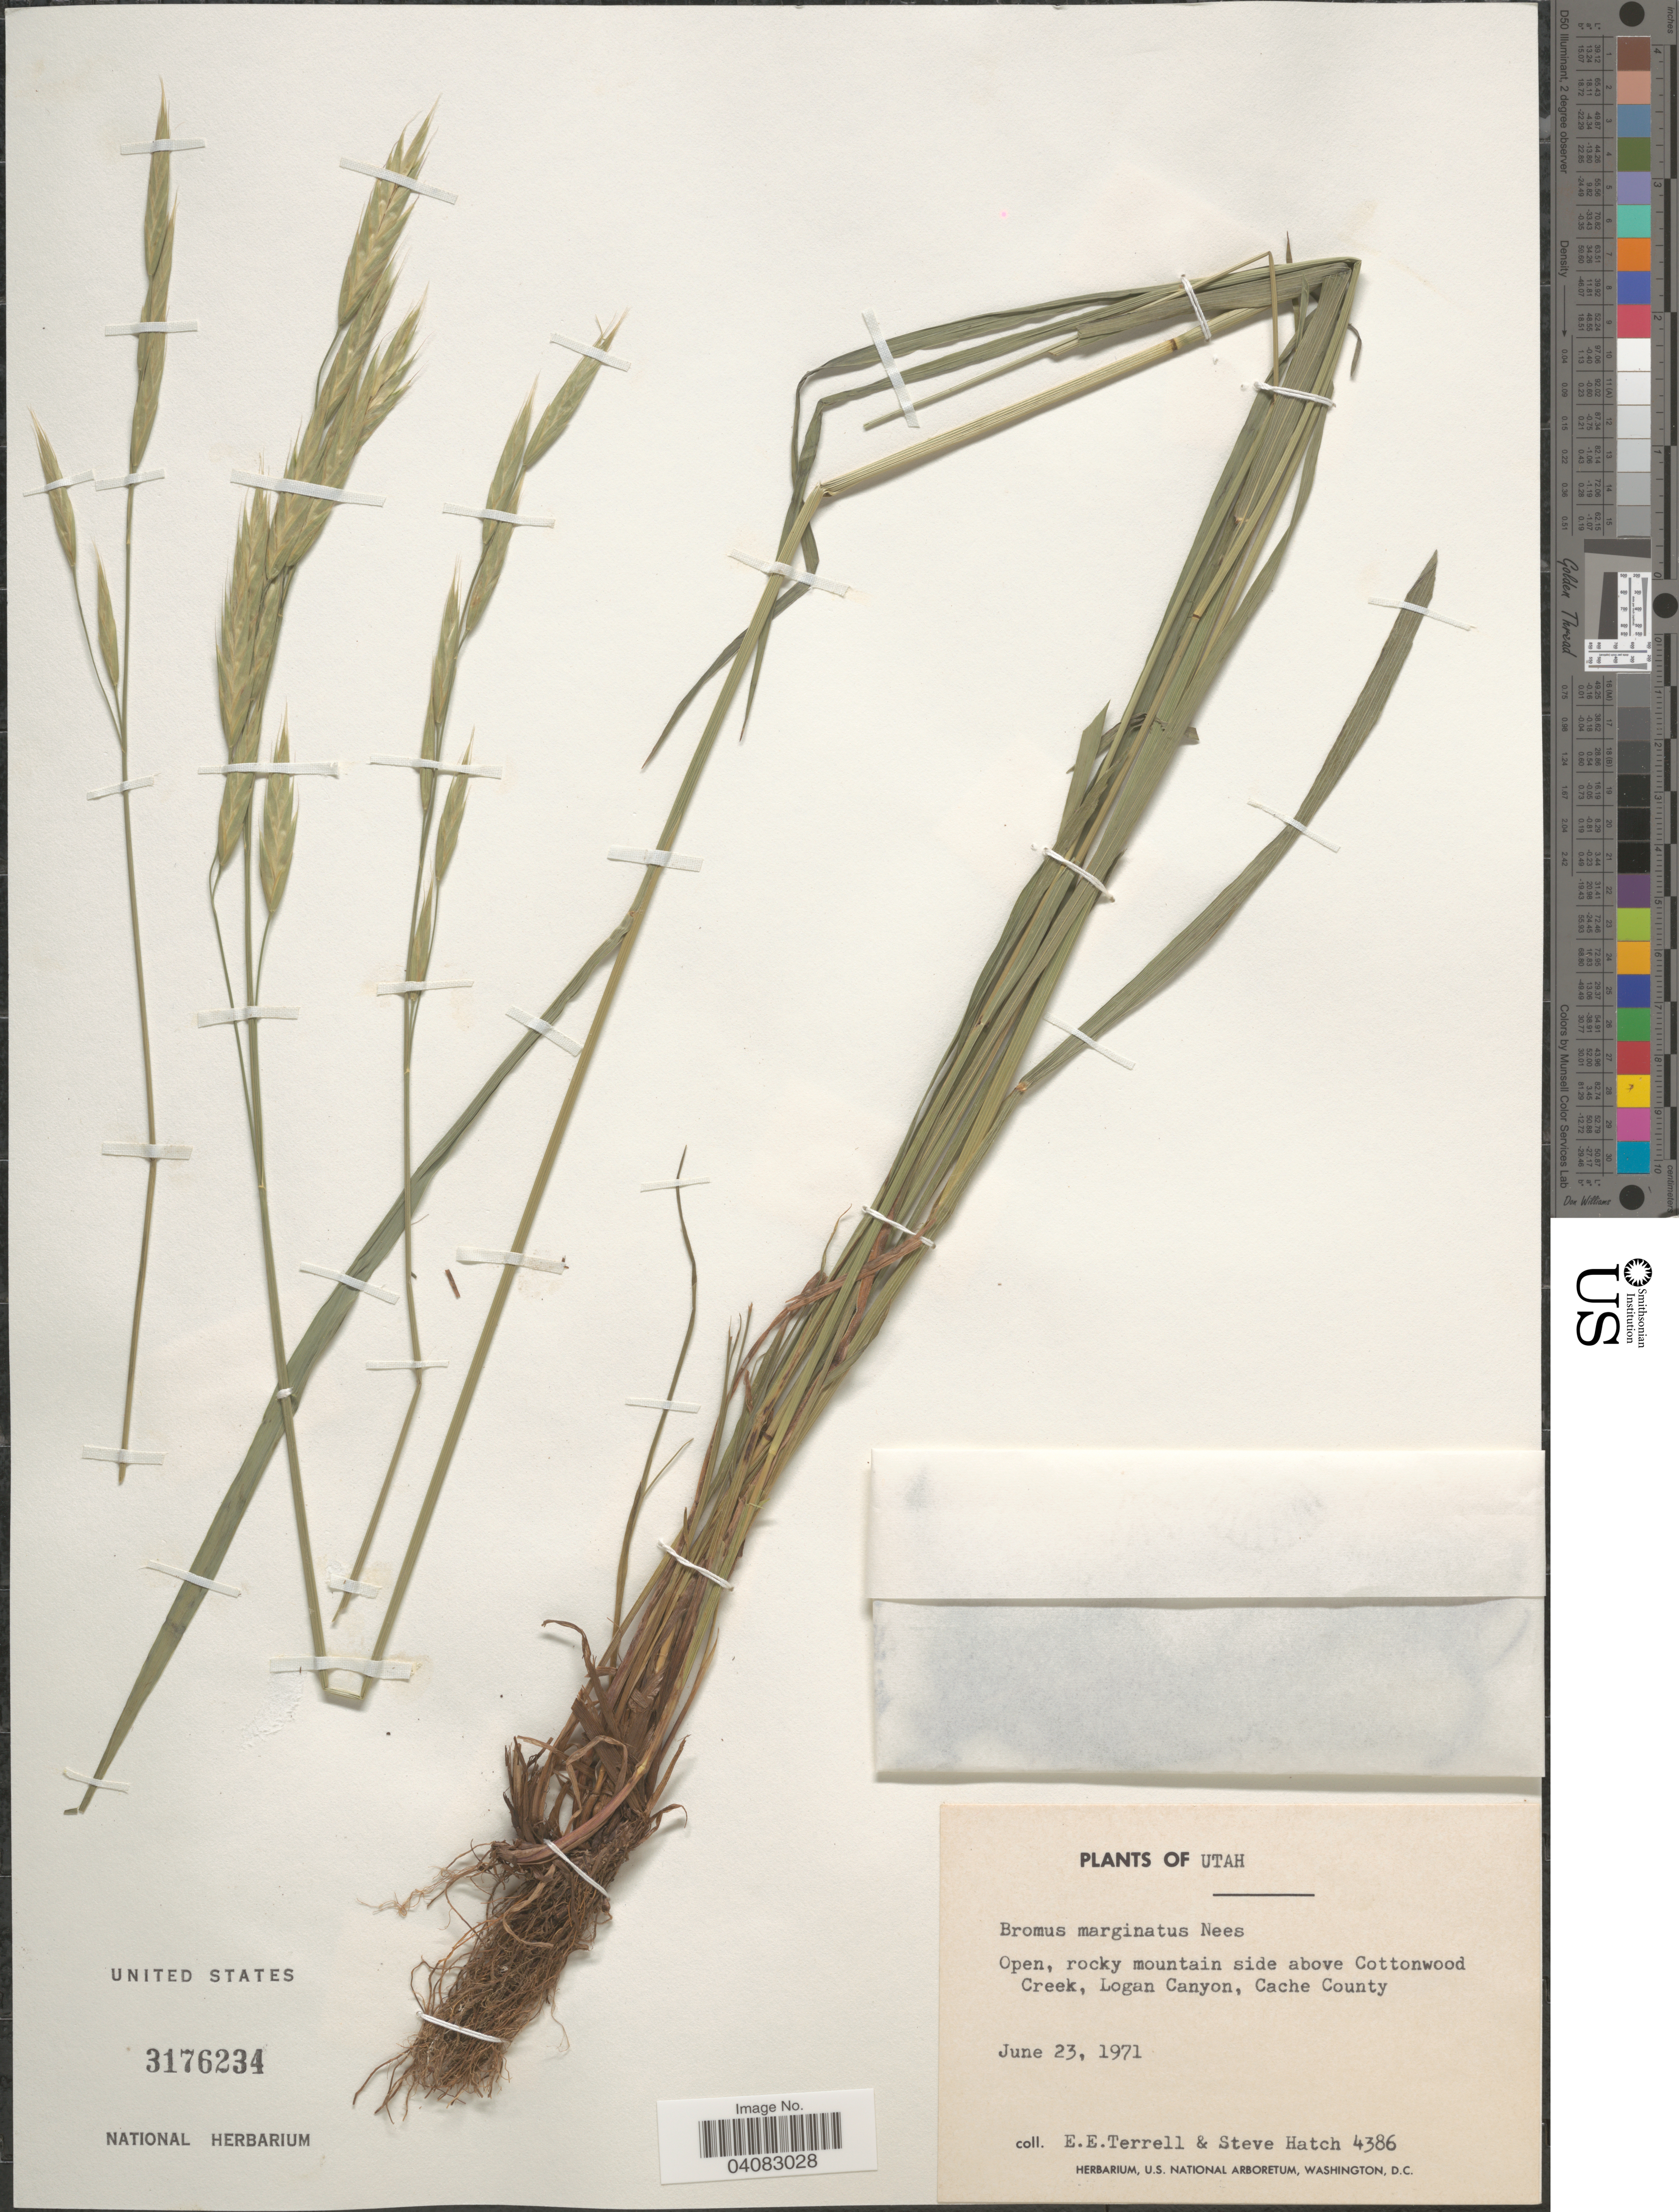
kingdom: Plantae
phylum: Tracheophyta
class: Liliopsida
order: Poales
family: Poaceae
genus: Bromus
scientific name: Bromus marginatus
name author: Nees ex Steud.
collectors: E. E. Terrell & S. Hatch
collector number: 4386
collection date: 1971-06-23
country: United States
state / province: Utah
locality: Open, rocky mountain side above Cottonwood Creek, Logan Canyon, Cache County.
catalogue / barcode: US 3176234